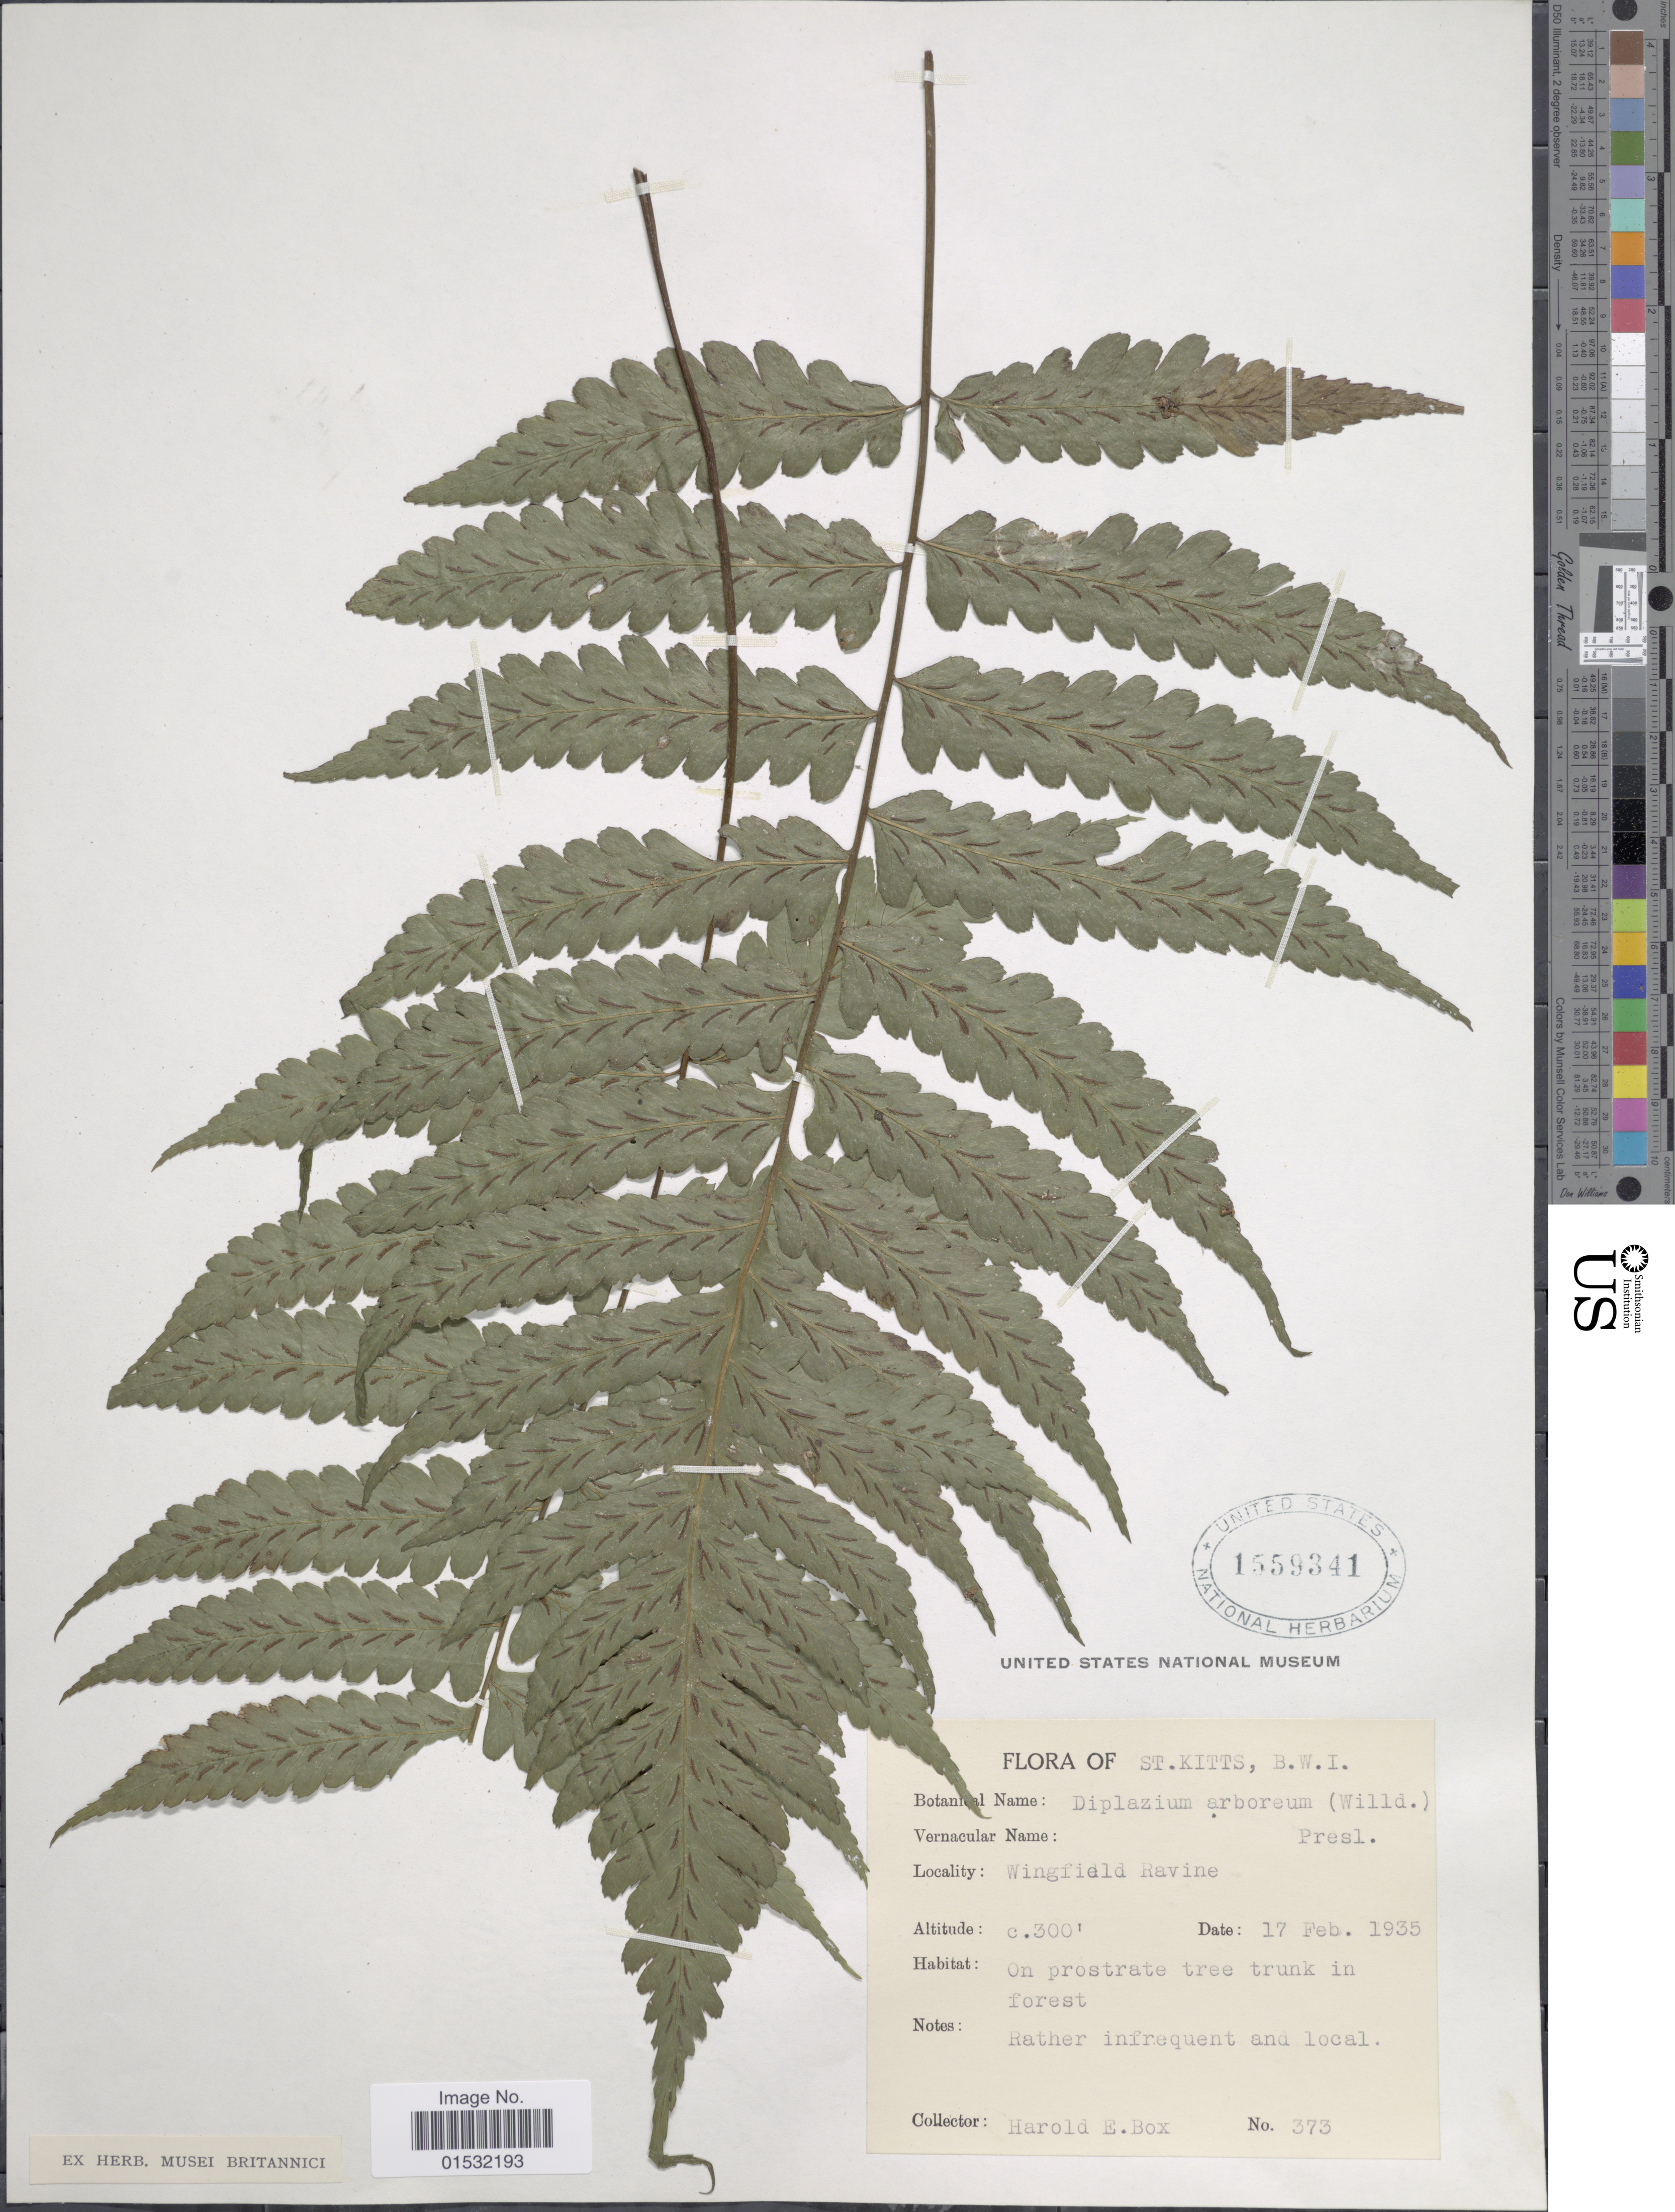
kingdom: Plantae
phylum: Tracheophyta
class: Polypodiopsida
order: Polypodiales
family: Athyriaceae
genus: Diplazium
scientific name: Diplazium cristatum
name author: (Desr.) Alston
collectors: H. E. Box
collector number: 373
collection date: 1935-02-17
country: St. Christopher-Nevis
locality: St. Kitts, B. W. I. Wingfield Ravine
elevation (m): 91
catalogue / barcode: US 1559341